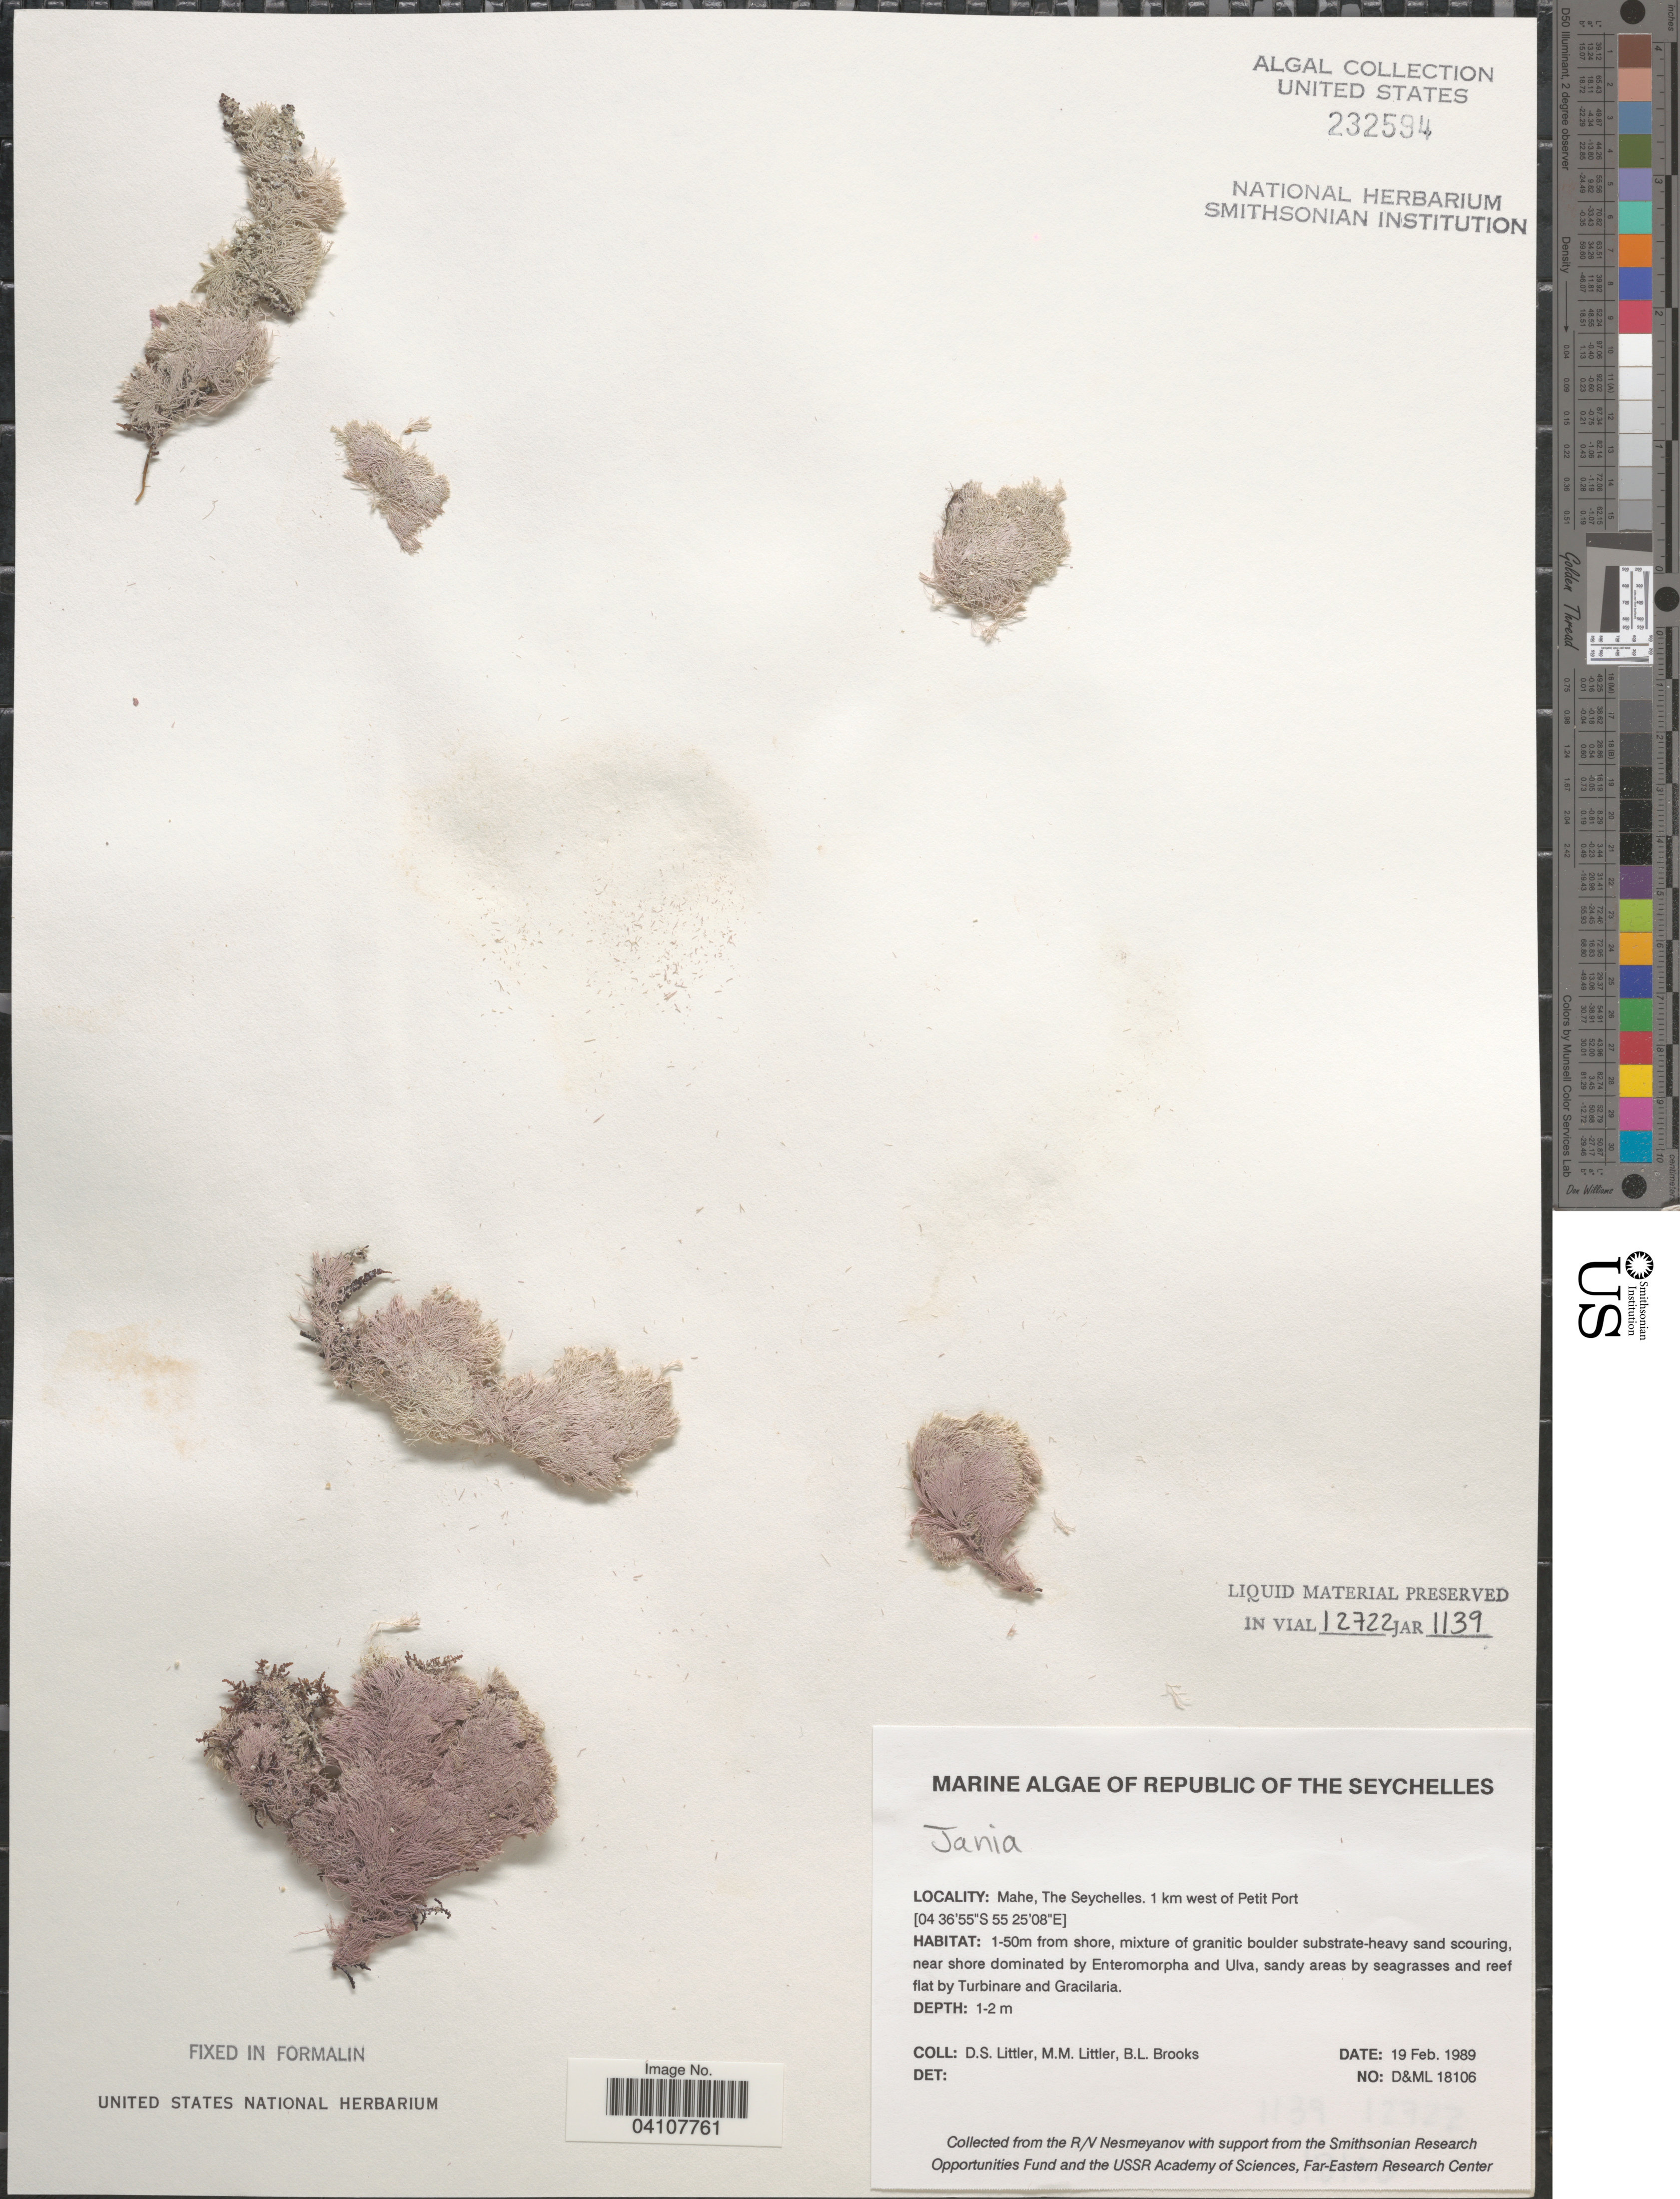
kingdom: Plantae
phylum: Rhodophyta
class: Florideophyceae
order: Corallinales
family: Corallinaceae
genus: Jania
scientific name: Jania sp.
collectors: D. S. Littler & B. Brooks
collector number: D&ML18106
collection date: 1989-02-19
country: Seychelles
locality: Republic of the Seychelles. Mahe. 1 km west of Petit Port. 1-50m from shore.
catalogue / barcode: US 232594